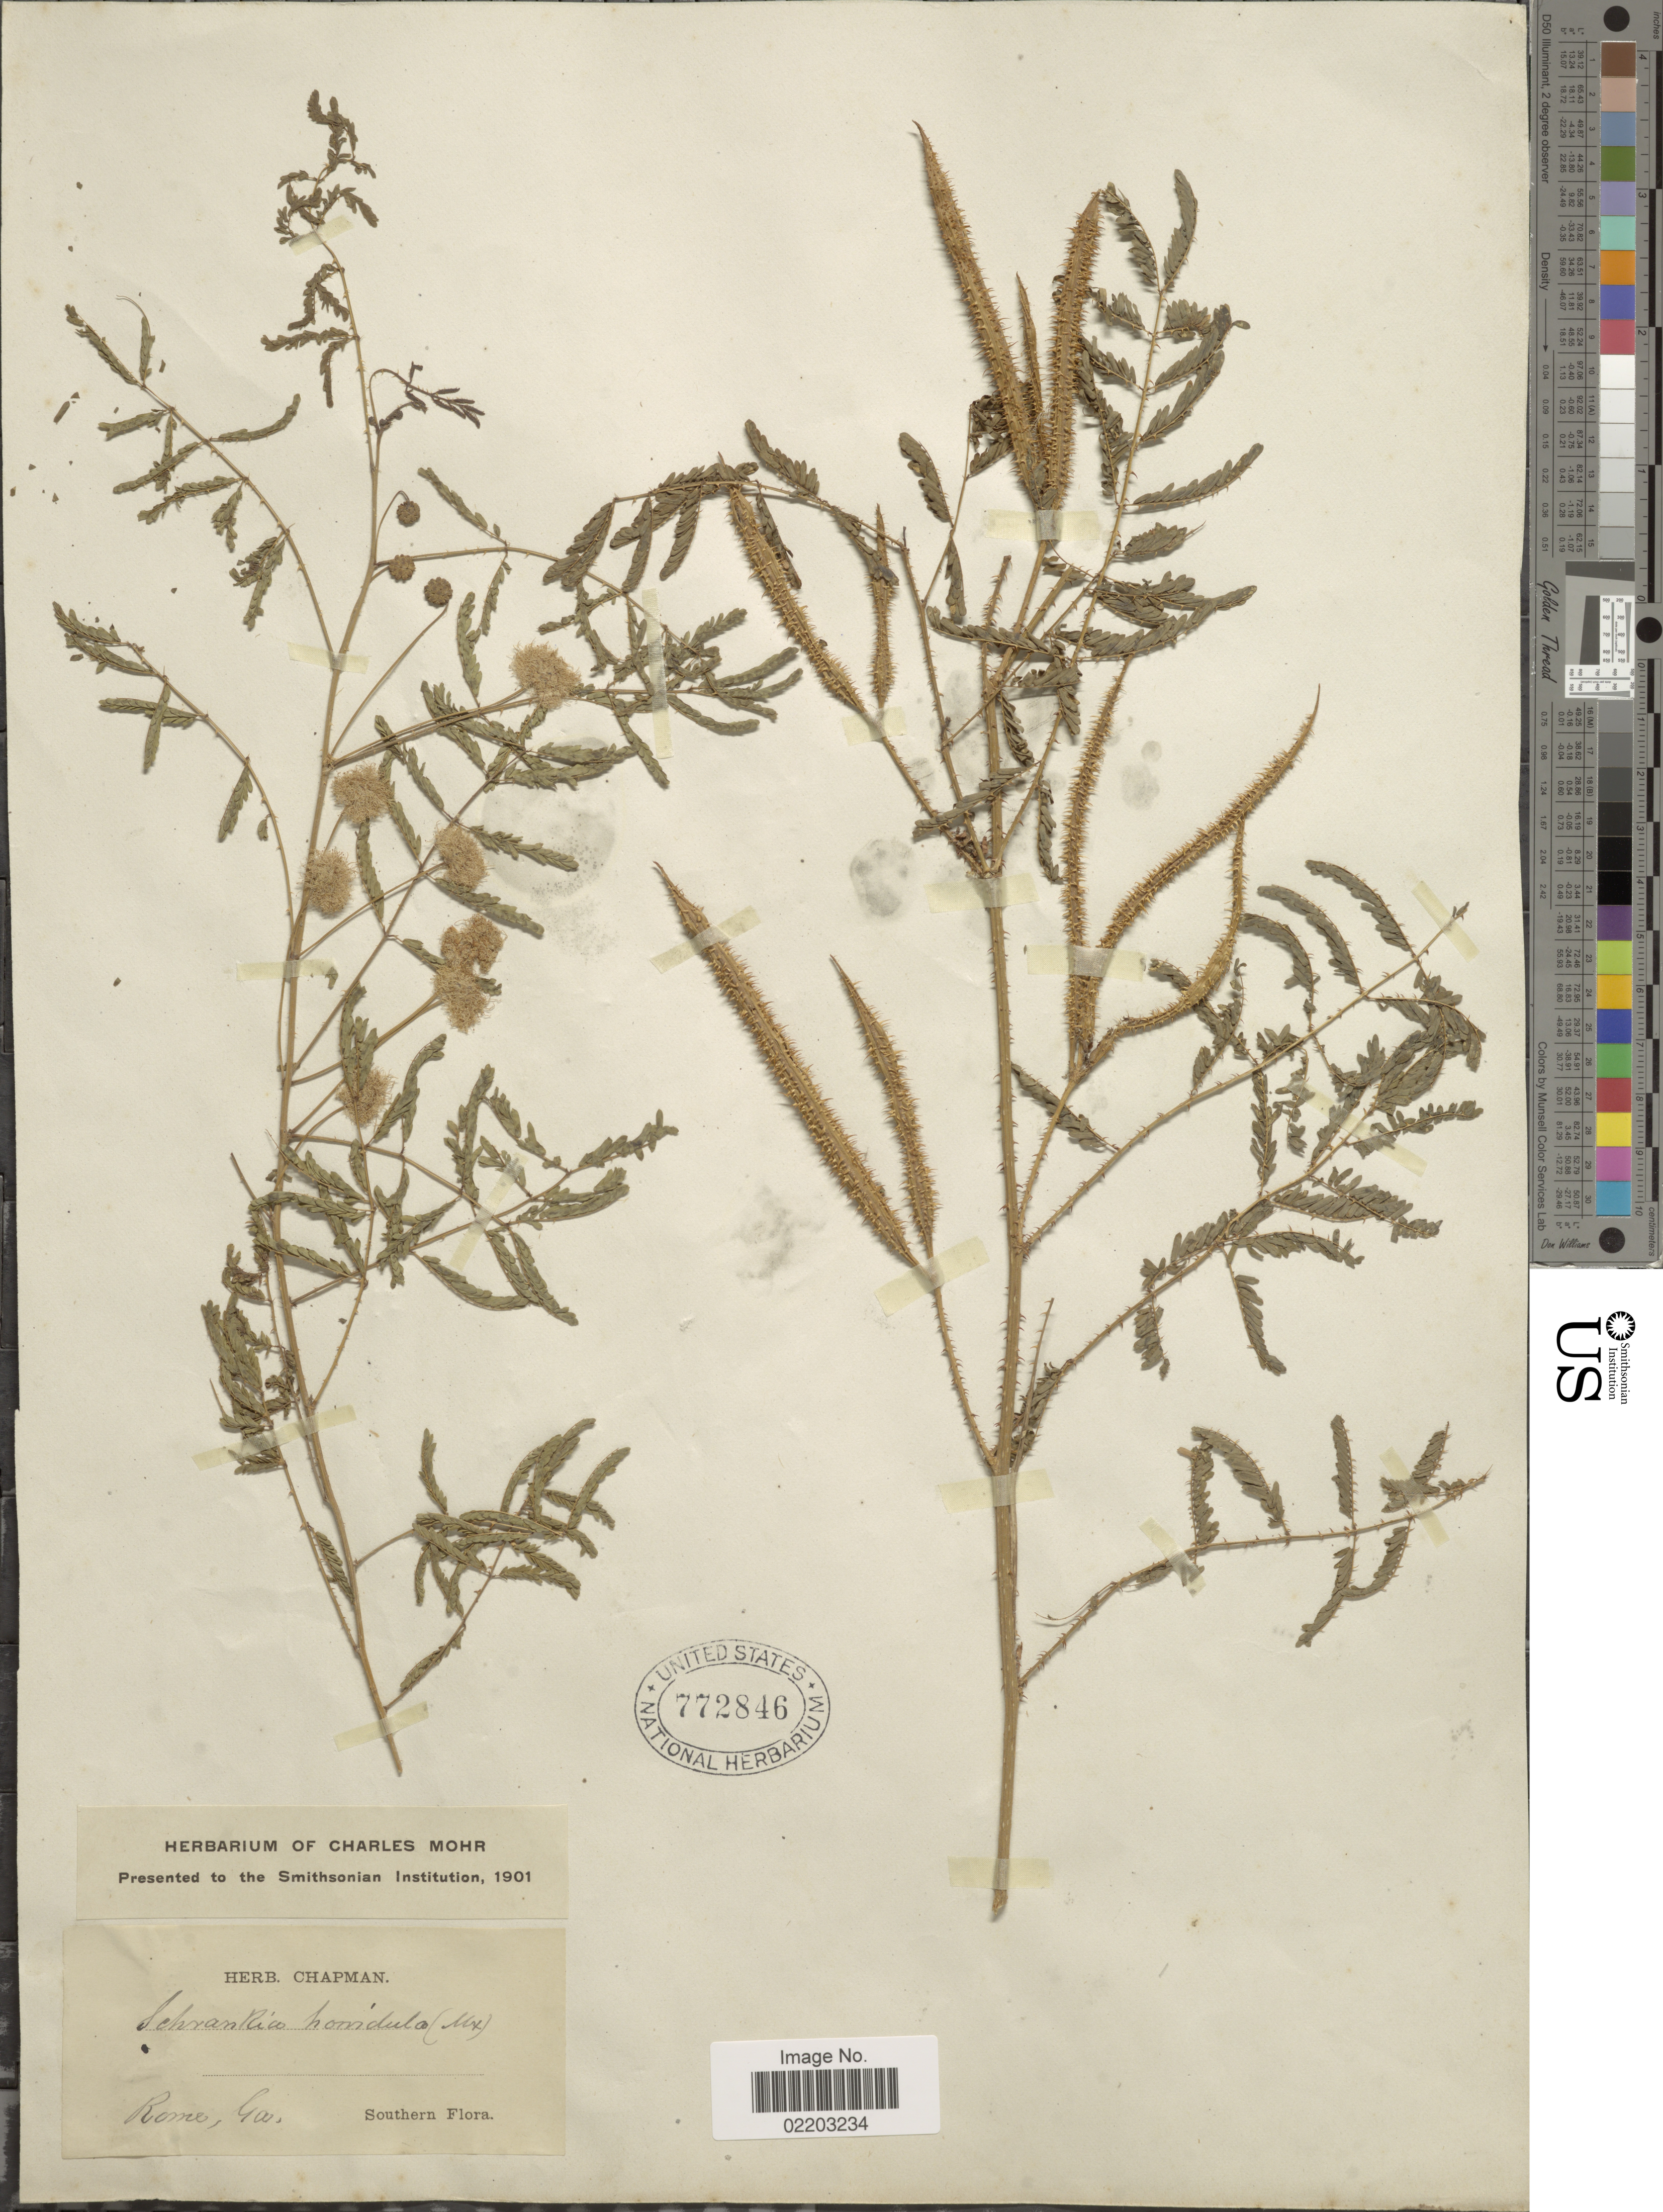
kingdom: Plantae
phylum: Tracheophyta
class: Magnoliopsida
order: Fabales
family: Fabaceae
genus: Mimosa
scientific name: Mimosa microphylla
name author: Dryand.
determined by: Strong, M. T., (US), Smithsonian Institution - National Museum of Natural History (UNITED STATES)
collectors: ex herb. Chapman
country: United States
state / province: Georgia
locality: Rome, Southern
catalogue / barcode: US 772846